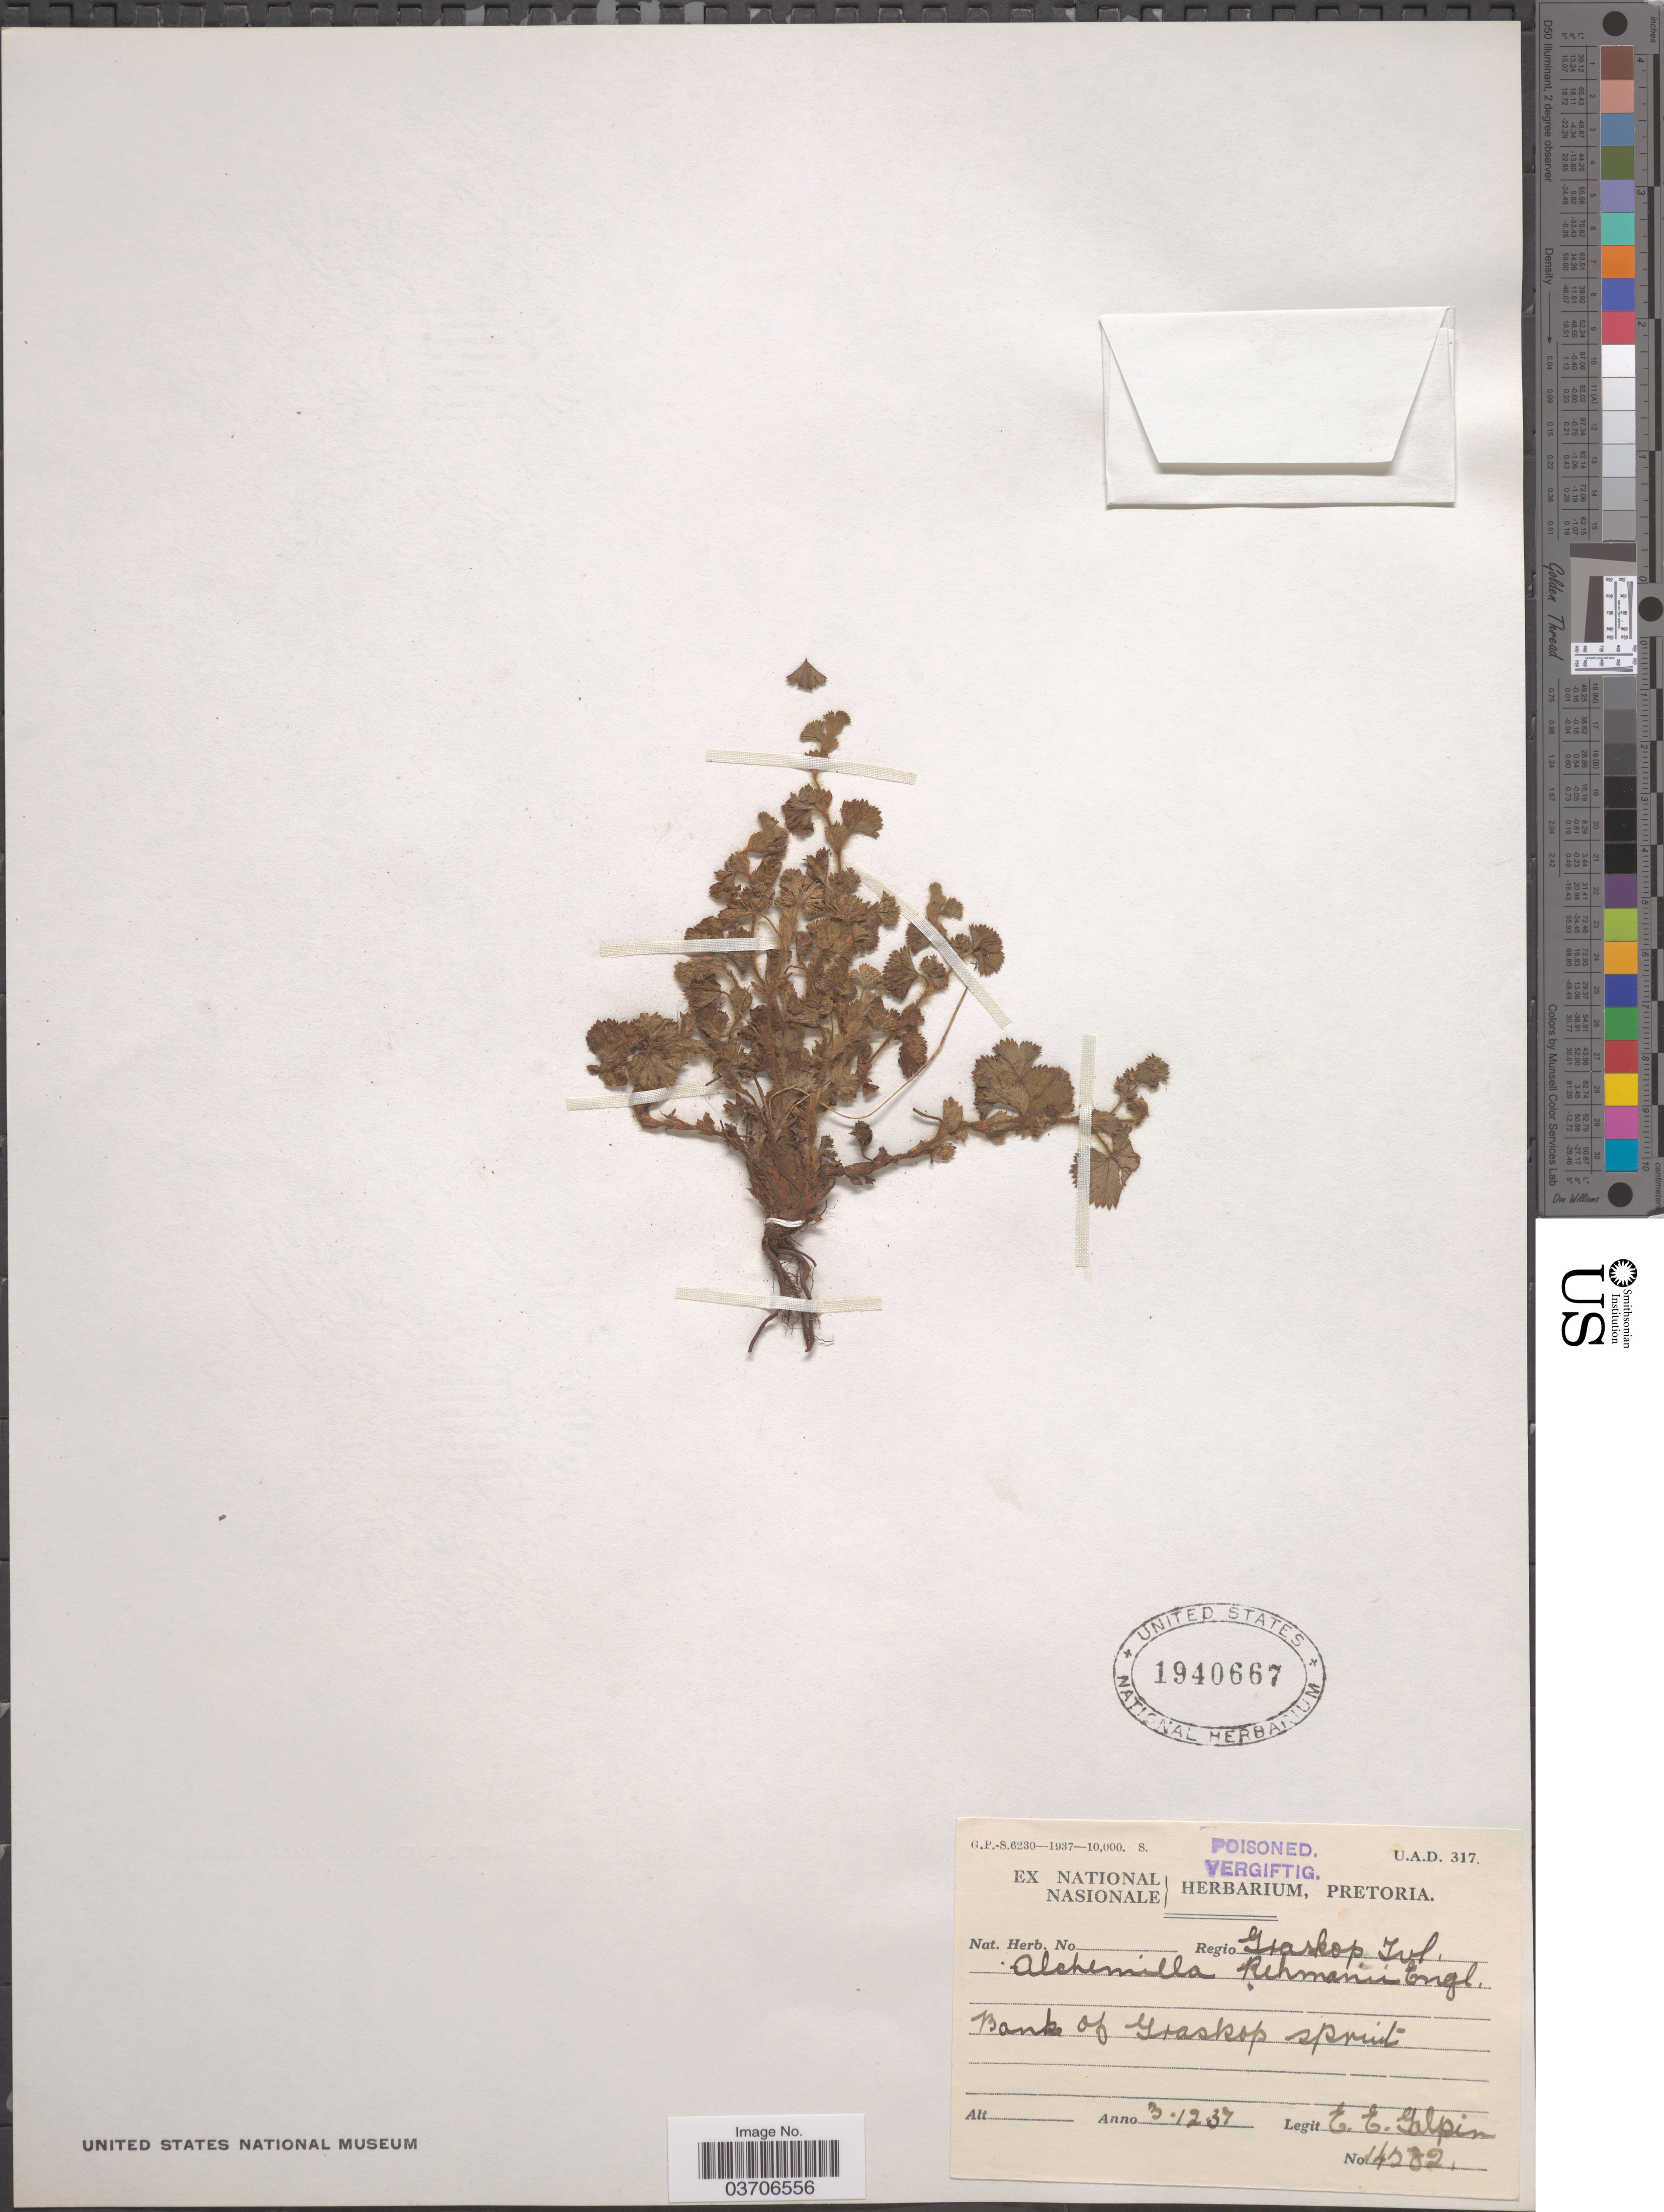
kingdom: Plantae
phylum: Tracheophyta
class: Magnoliopsida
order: Rosales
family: Rosaceae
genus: Alchemilla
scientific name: Alchemilla rehmannii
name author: Engl.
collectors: E. Galpin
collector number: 14582*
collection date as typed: Transcribed d/m/y: 3/12/37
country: South Africa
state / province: Mpumalanga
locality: Regio Graskop Tvl. Bank of Graskop spruit.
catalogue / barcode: US 1940667